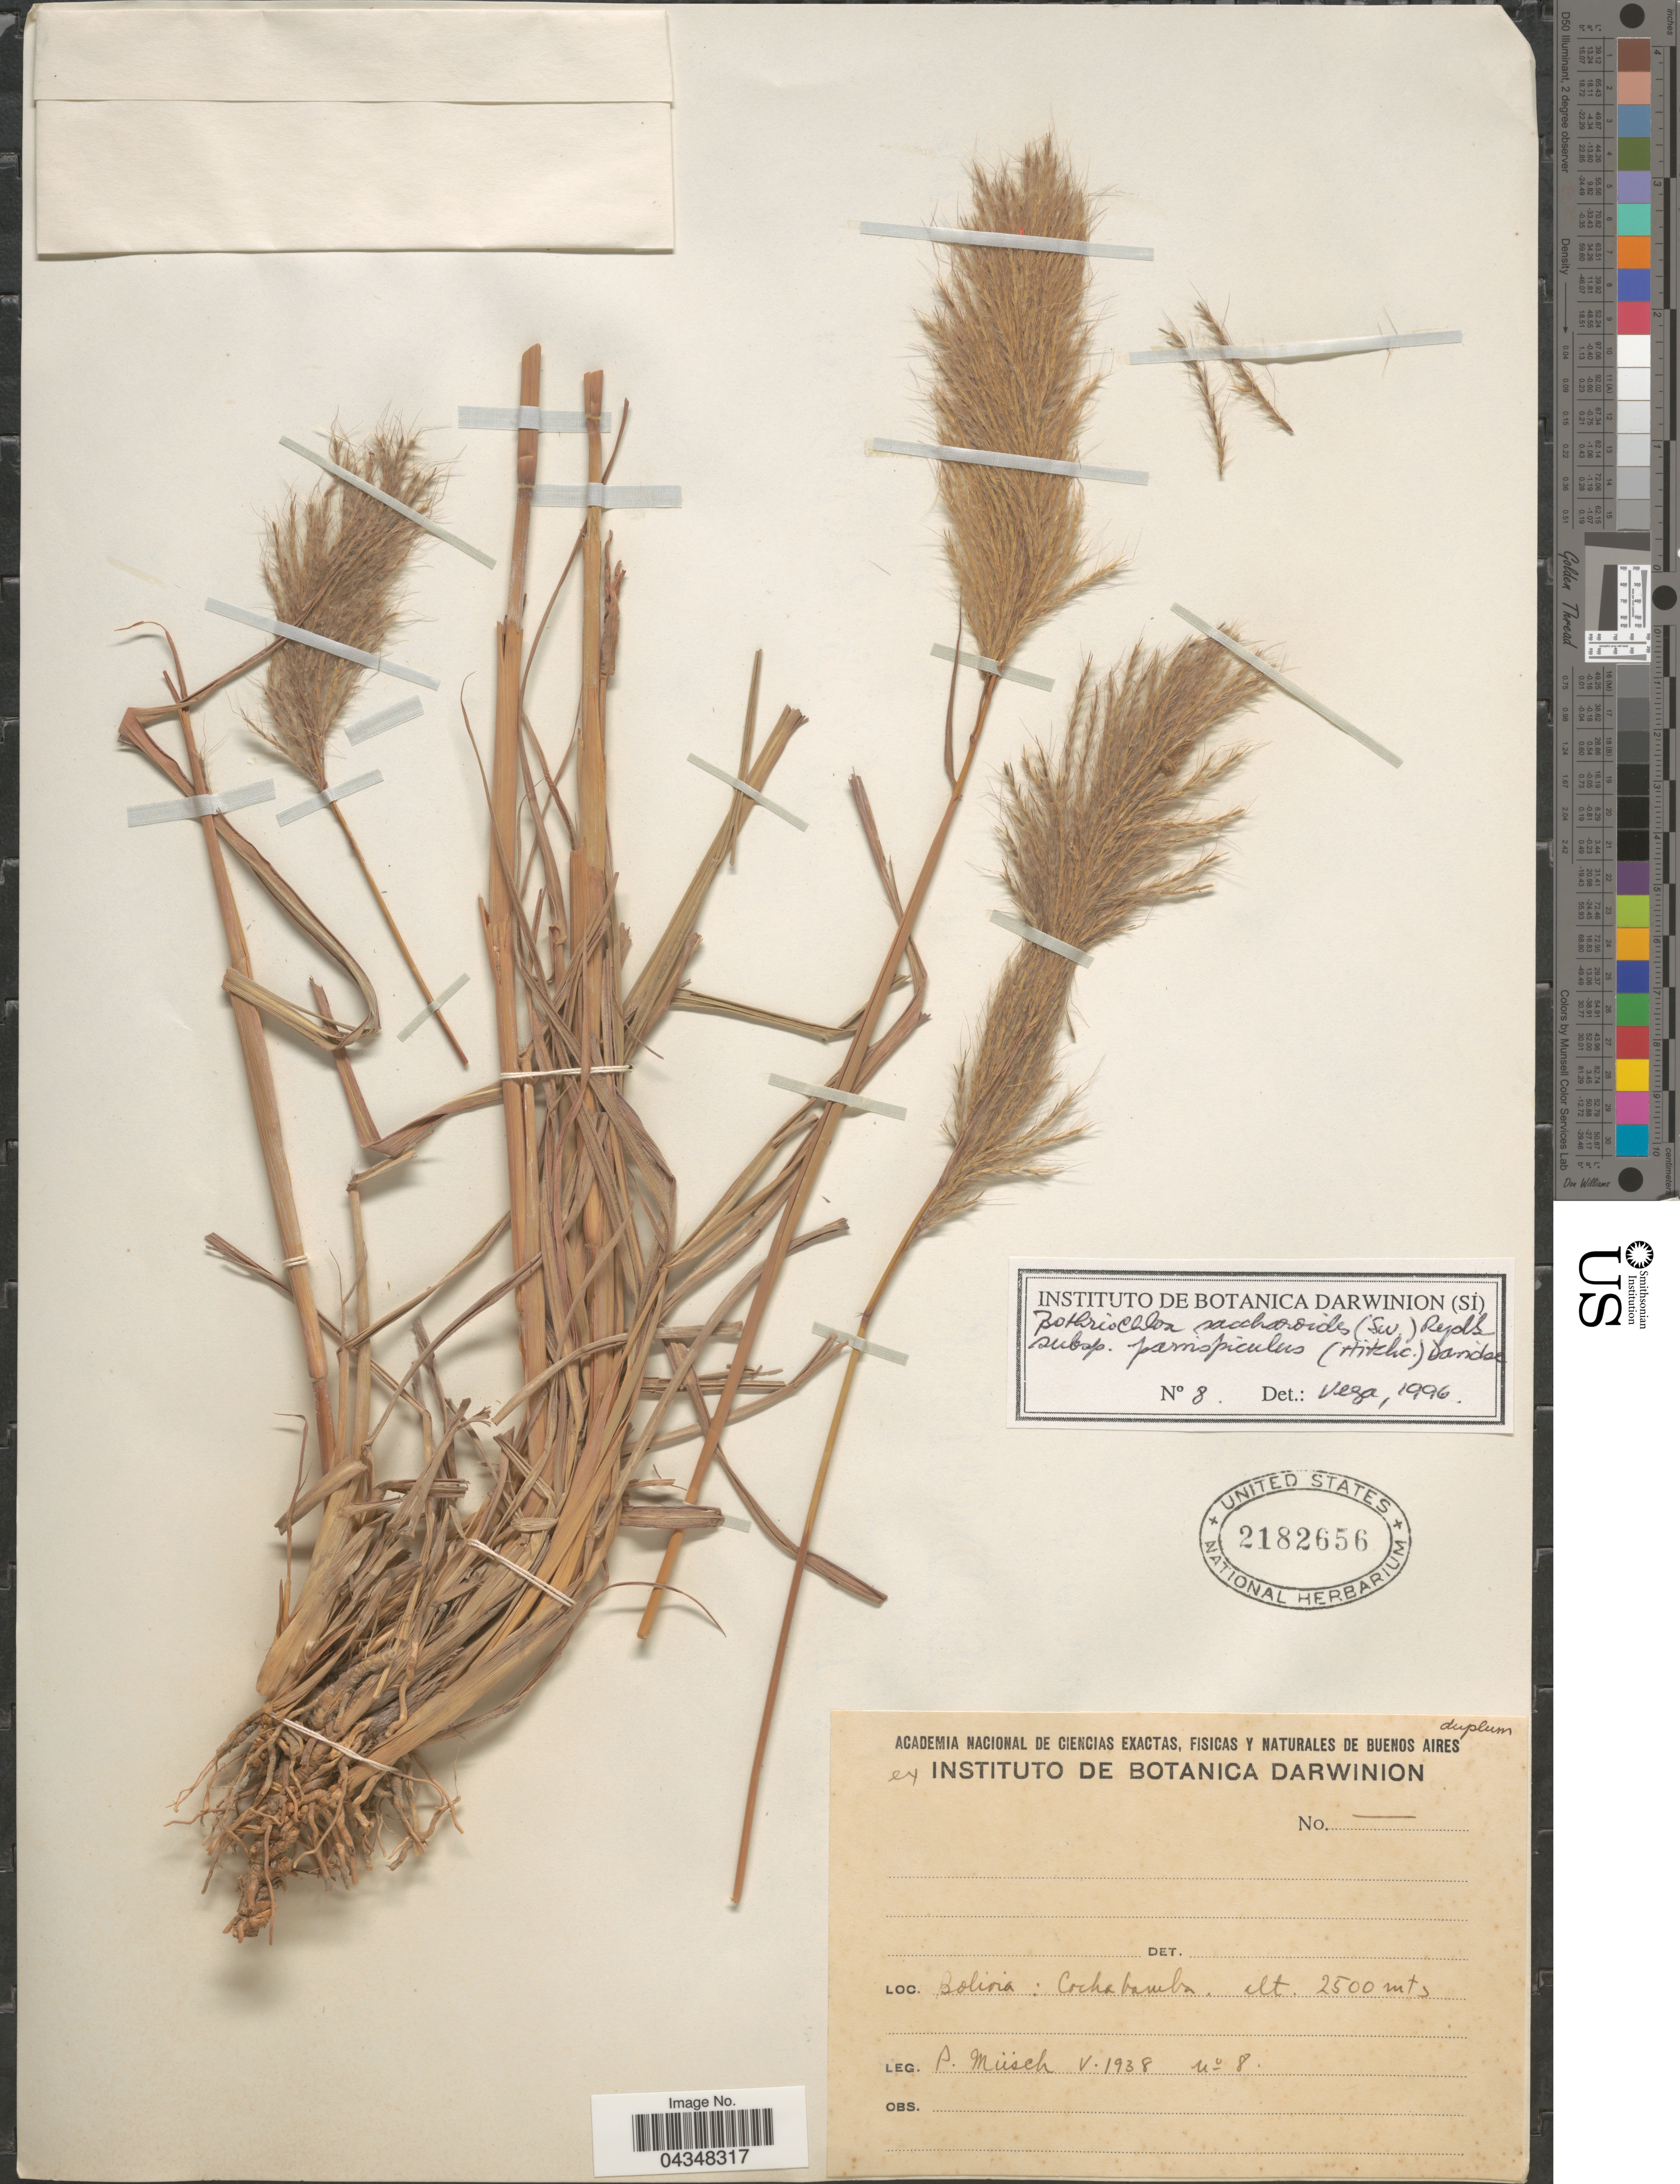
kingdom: Plantae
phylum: Tracheophyta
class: Liliopsida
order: Poales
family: Poaceae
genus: Bothriochloa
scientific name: Bothriochloa saccharoides var. parvispicula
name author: (Hitchc.) Tovar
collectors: P. Müsch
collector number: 8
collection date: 1938-05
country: Bolivia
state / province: Cochabamba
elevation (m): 2500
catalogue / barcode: US 2182656